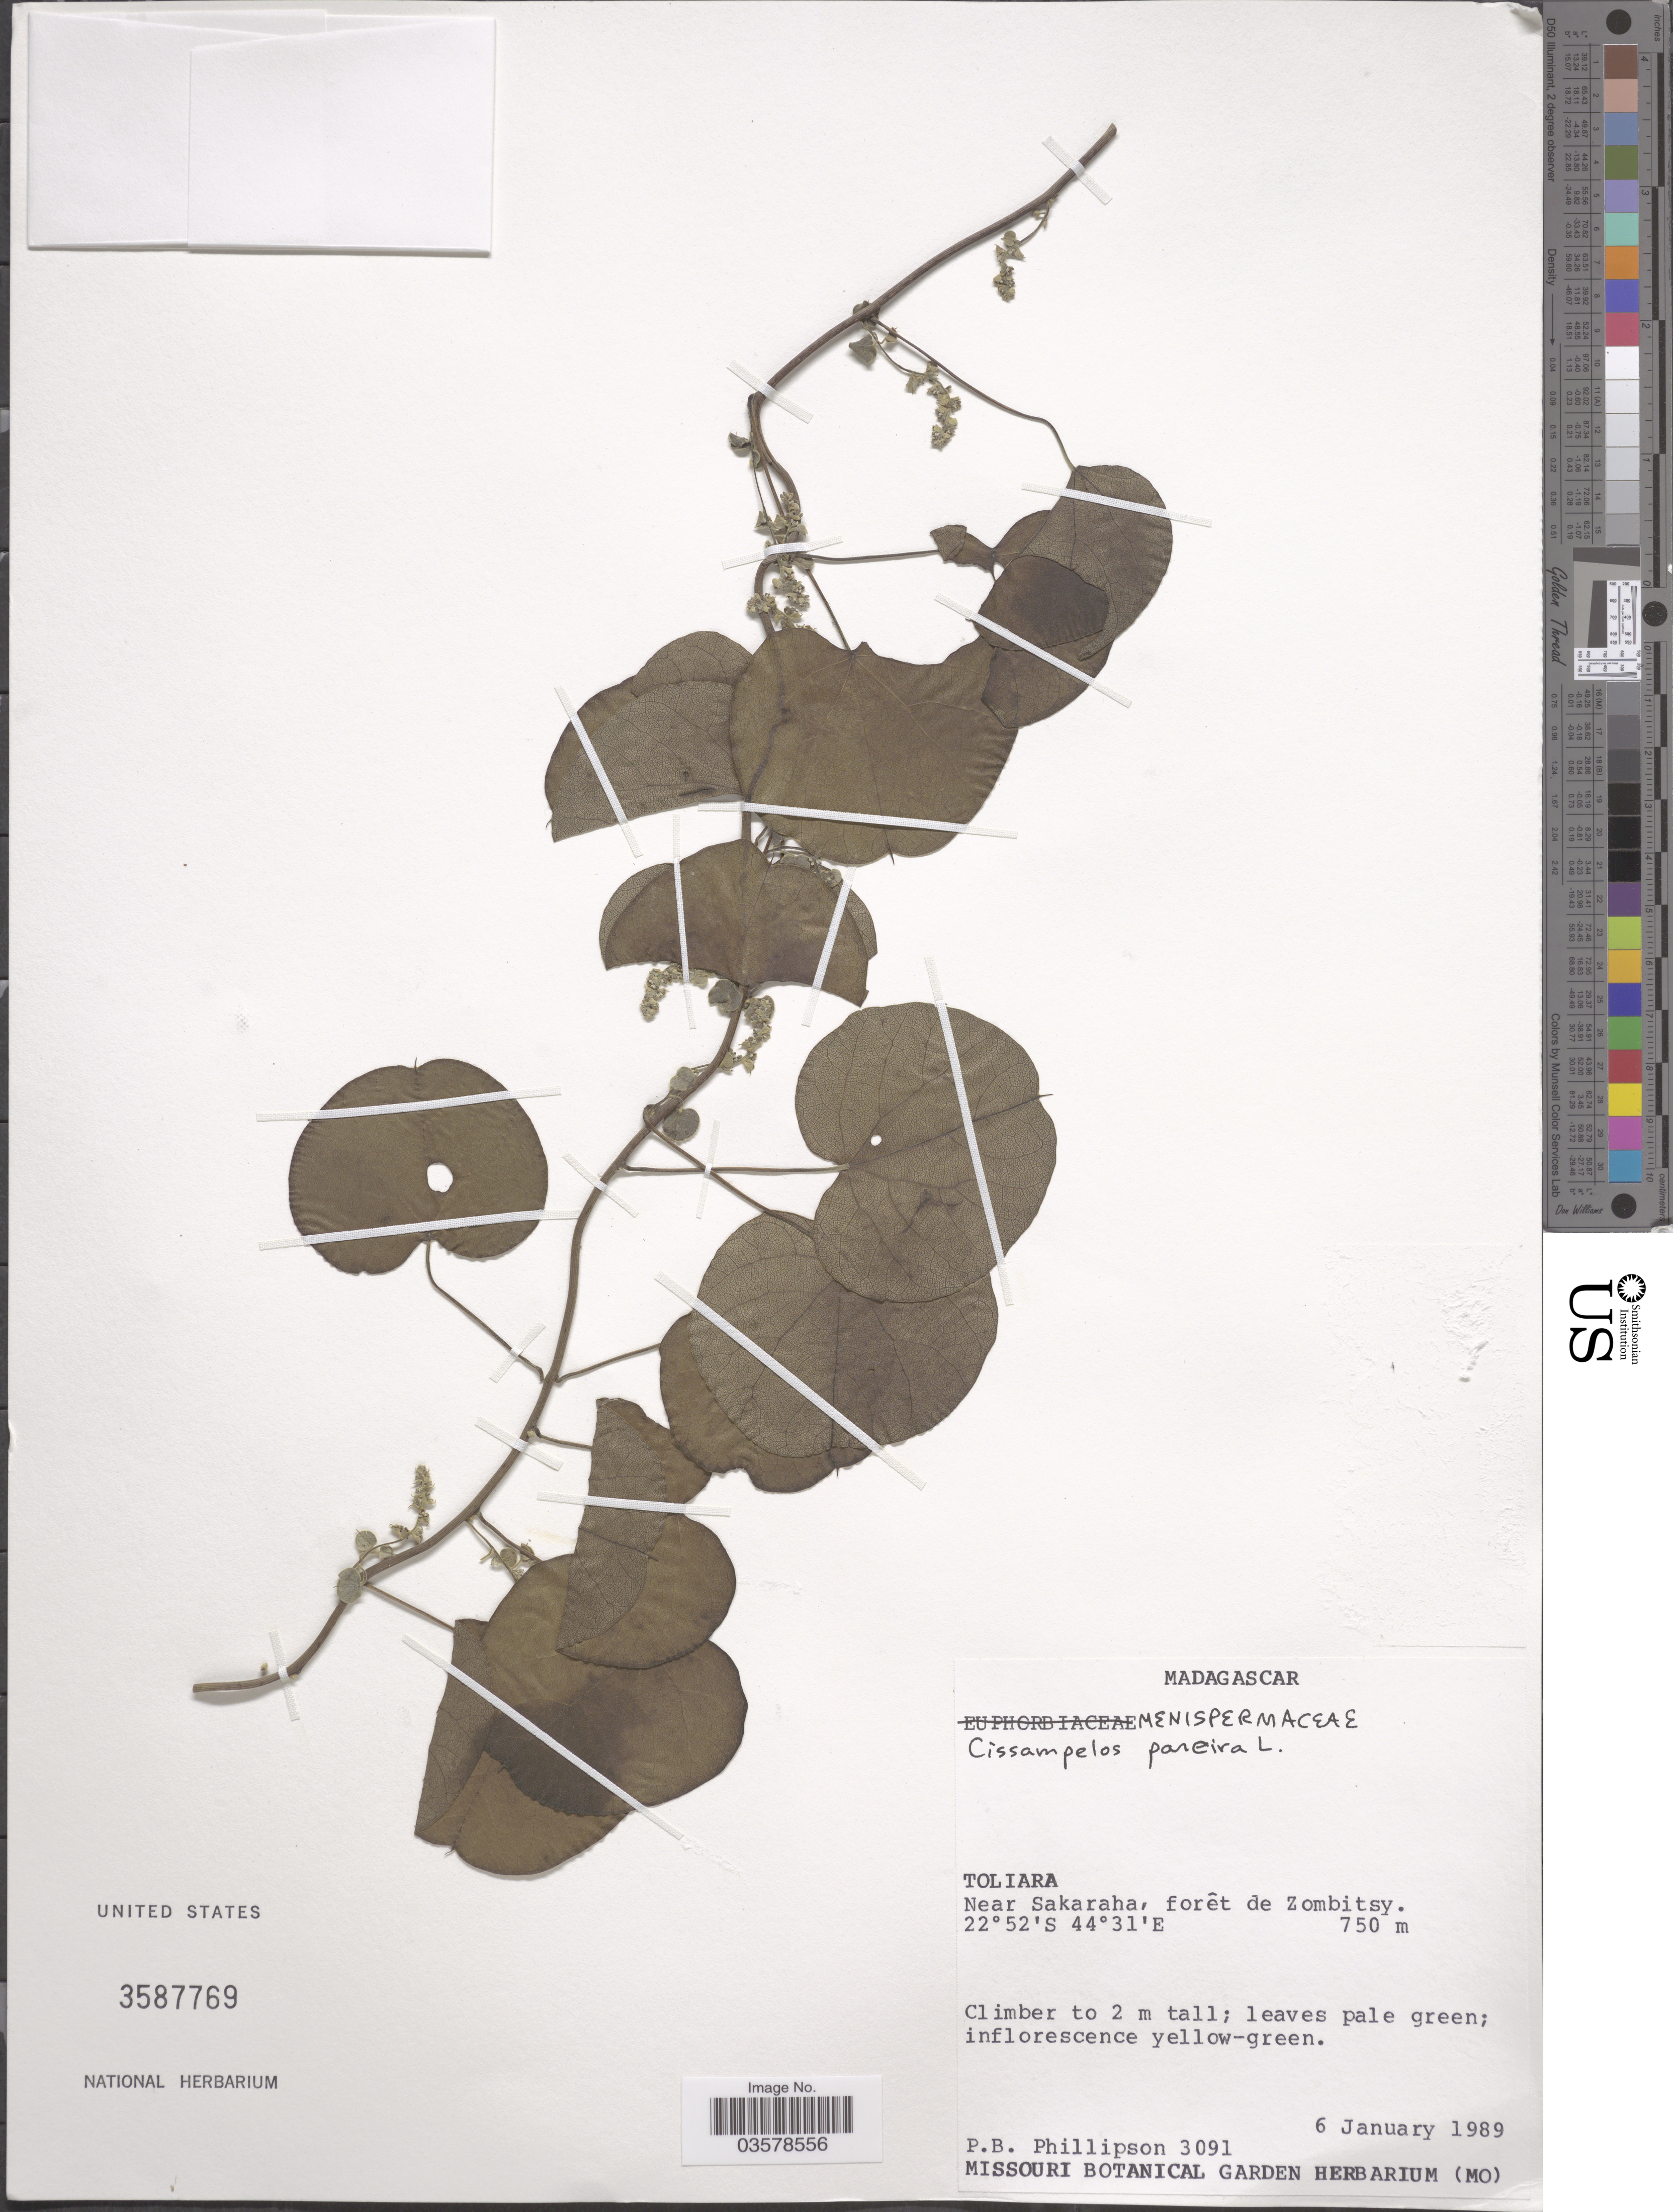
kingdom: Plantae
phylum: Tracheophyta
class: Magnoliopsida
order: Ranunculales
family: Menispermaceae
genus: Cissampelos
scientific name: Cissampelos pareira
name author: L.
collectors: P. B. Phillipson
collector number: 3091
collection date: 1989-01-06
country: Madagascar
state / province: Atsimo-Andrefana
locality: Near Sakaraha, forêt de Zombitsy.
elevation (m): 750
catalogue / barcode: US 3587769